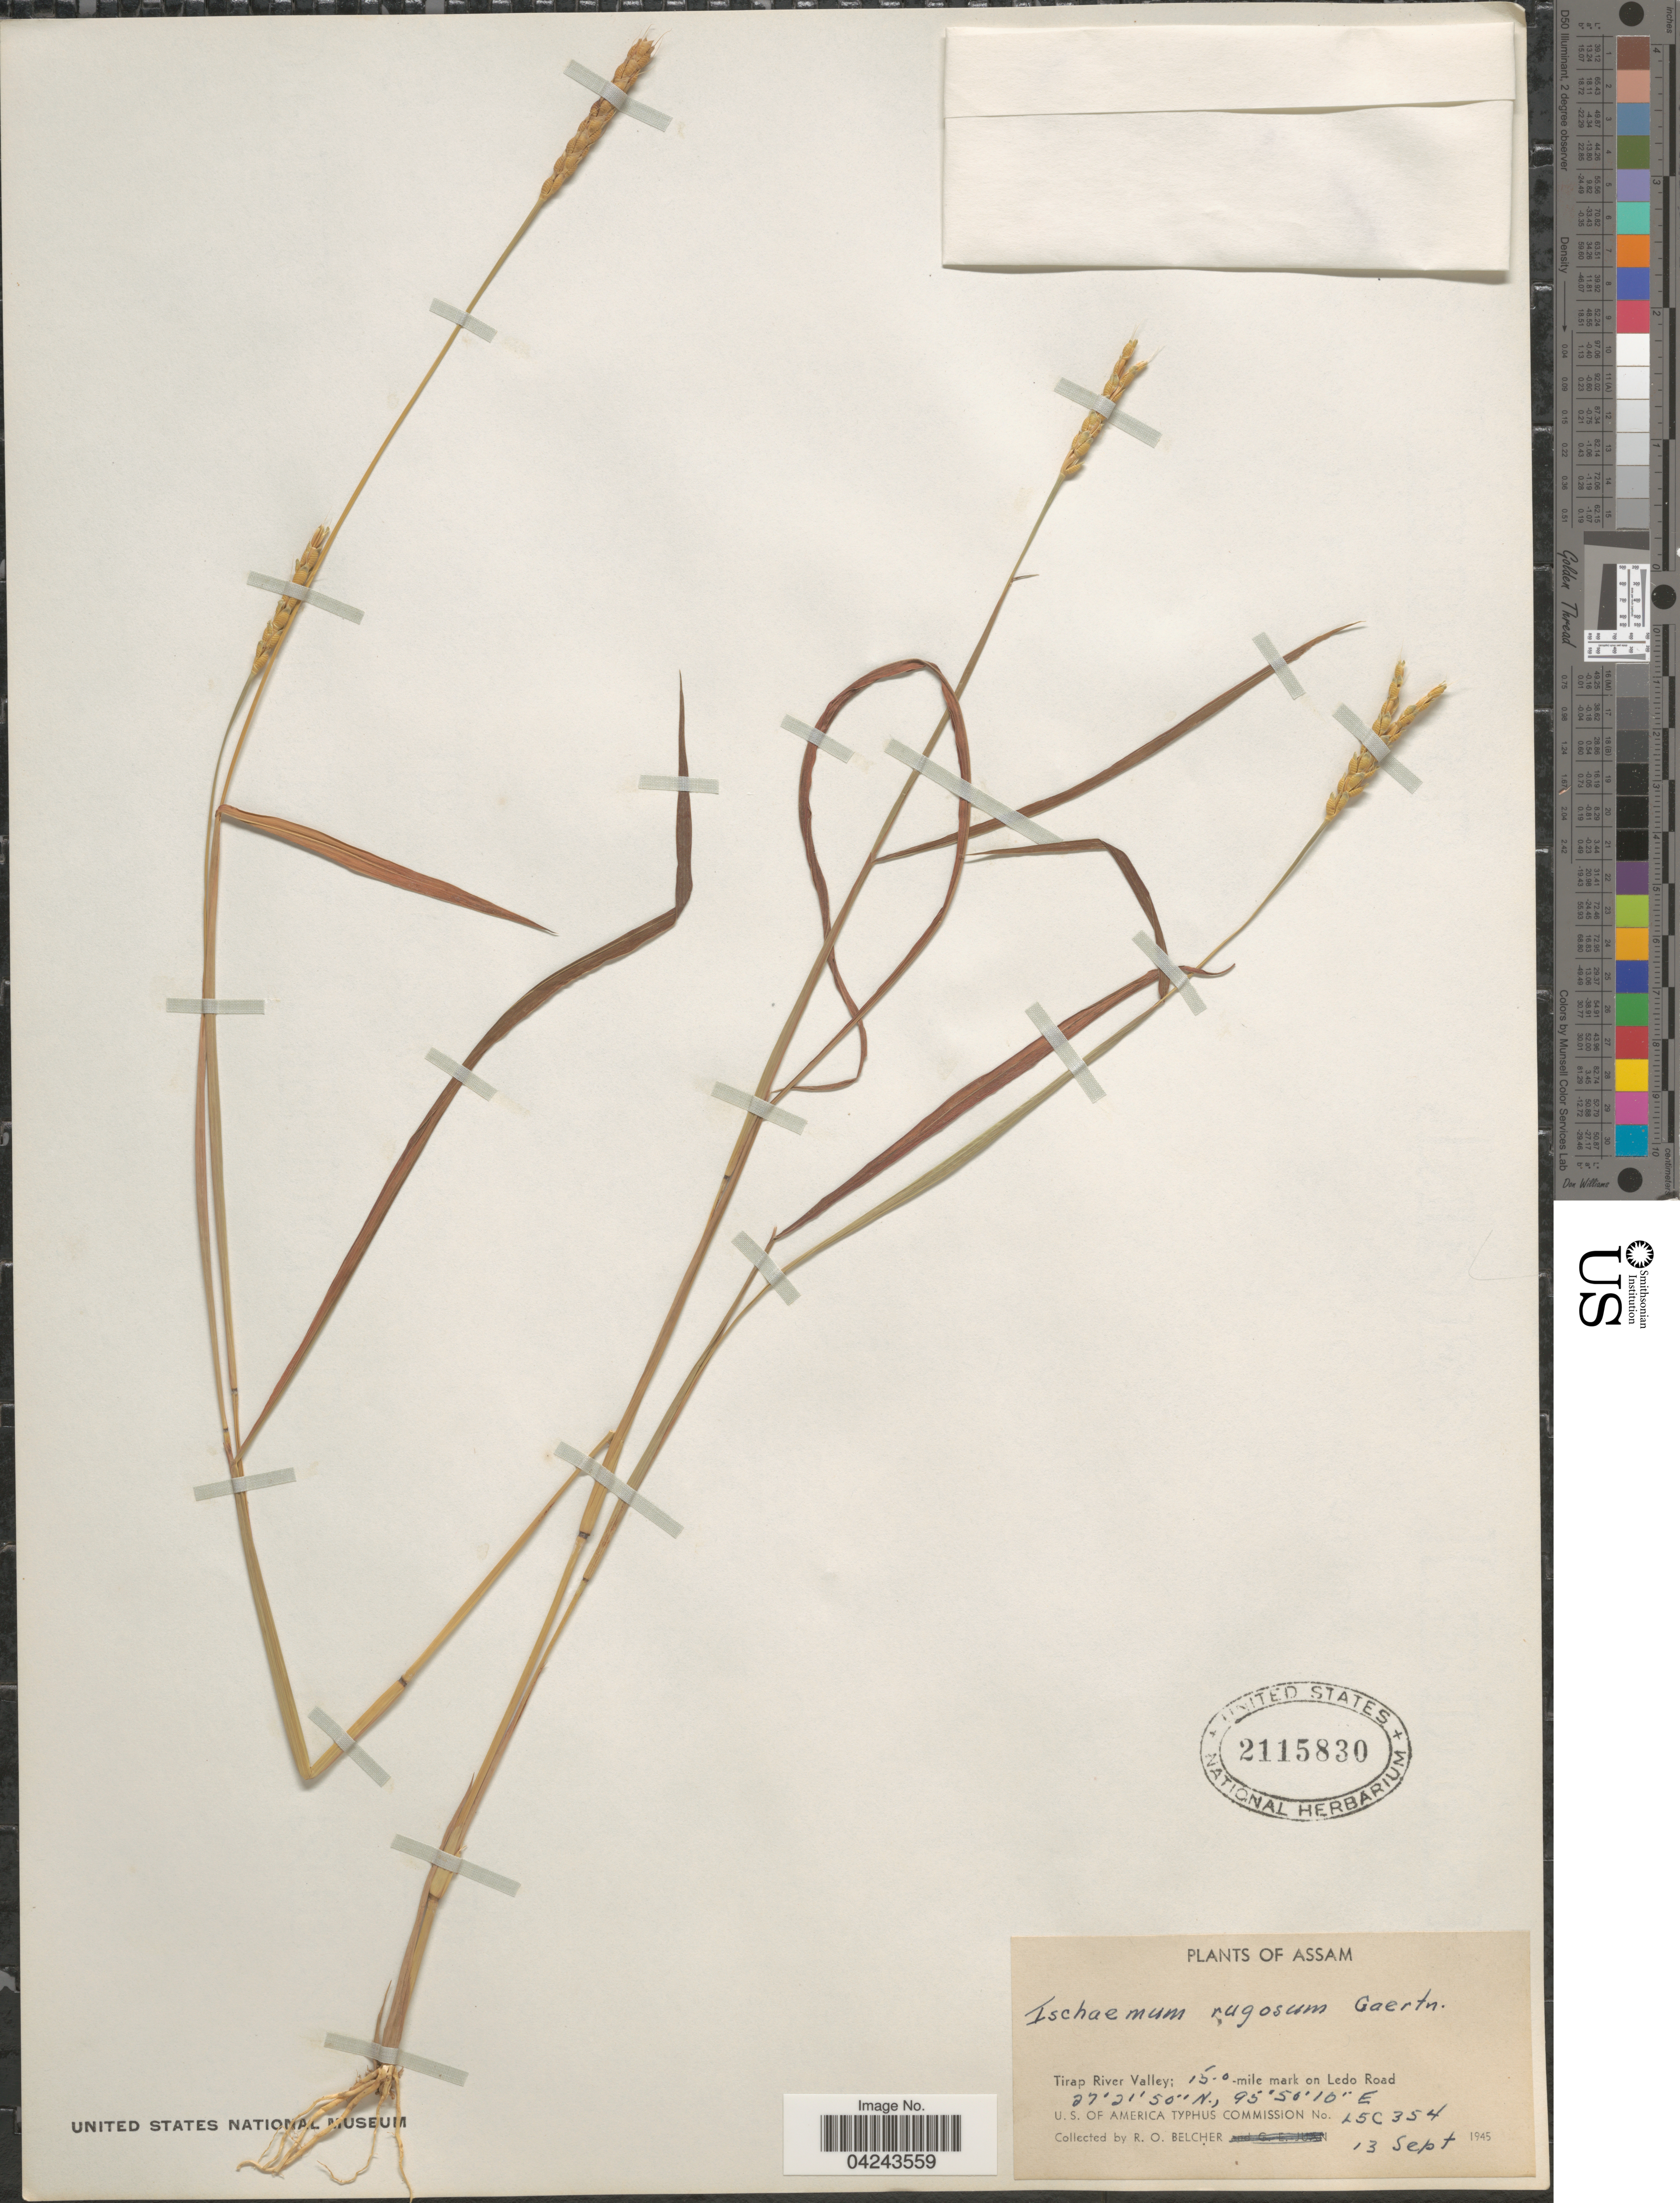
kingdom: Plantae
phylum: Tracheophyta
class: Liliopsida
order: Poales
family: Poaceae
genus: Ischaemum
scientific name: Ischaemum rugosum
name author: Salisb.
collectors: R. Belcher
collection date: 1945-09-13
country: India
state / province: Assam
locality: Tirap River Valley; 15.0 mile mark on Ledo Road. U.S. of America Typhus Commission No. L5C354.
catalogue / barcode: US 2115830